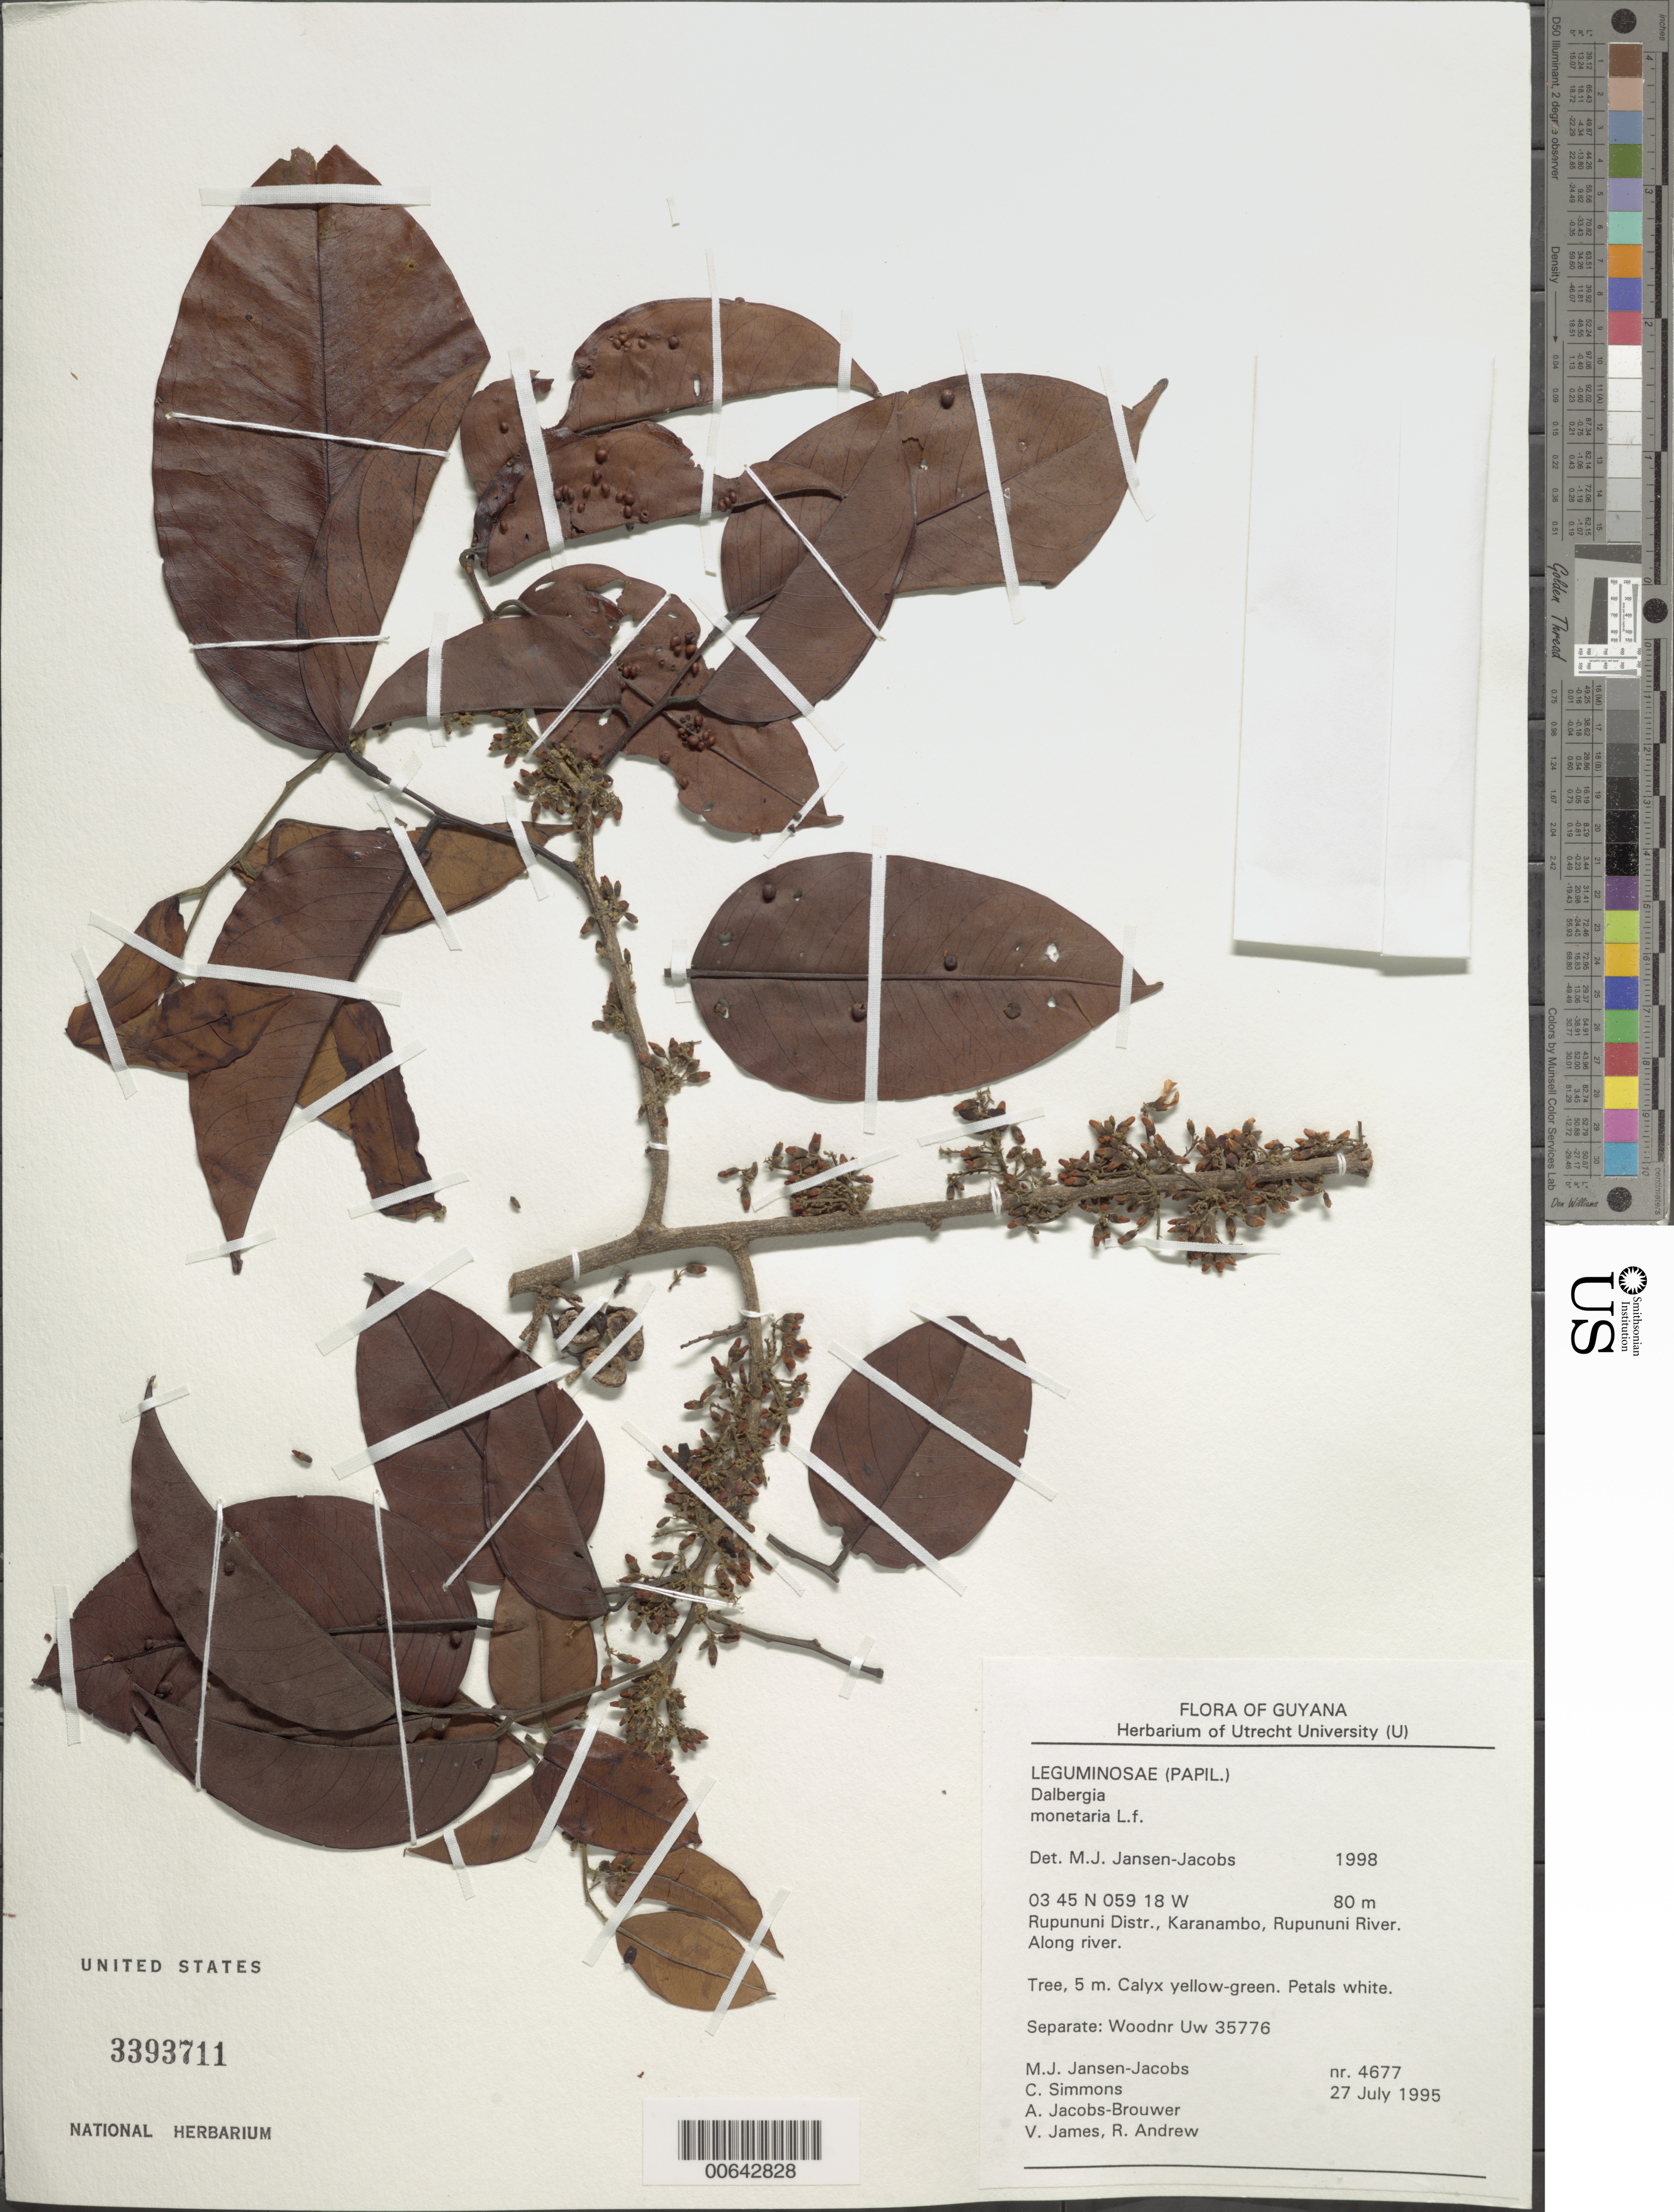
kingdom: Plantae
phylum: Tracheophyta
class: Magnoliopsida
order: Fabales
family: Fabaceae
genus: Dalbergia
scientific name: Dalbergia monetaria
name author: L. f.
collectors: M. J. Jansen-Jacobs, C. Simmons, A. Jacobs-Brouwer, V. James & R. Andrew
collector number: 4677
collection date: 1995-07-27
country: Guyana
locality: Rupununi Distr., Karanambo, Rupununi River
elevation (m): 80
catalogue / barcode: US 3393711